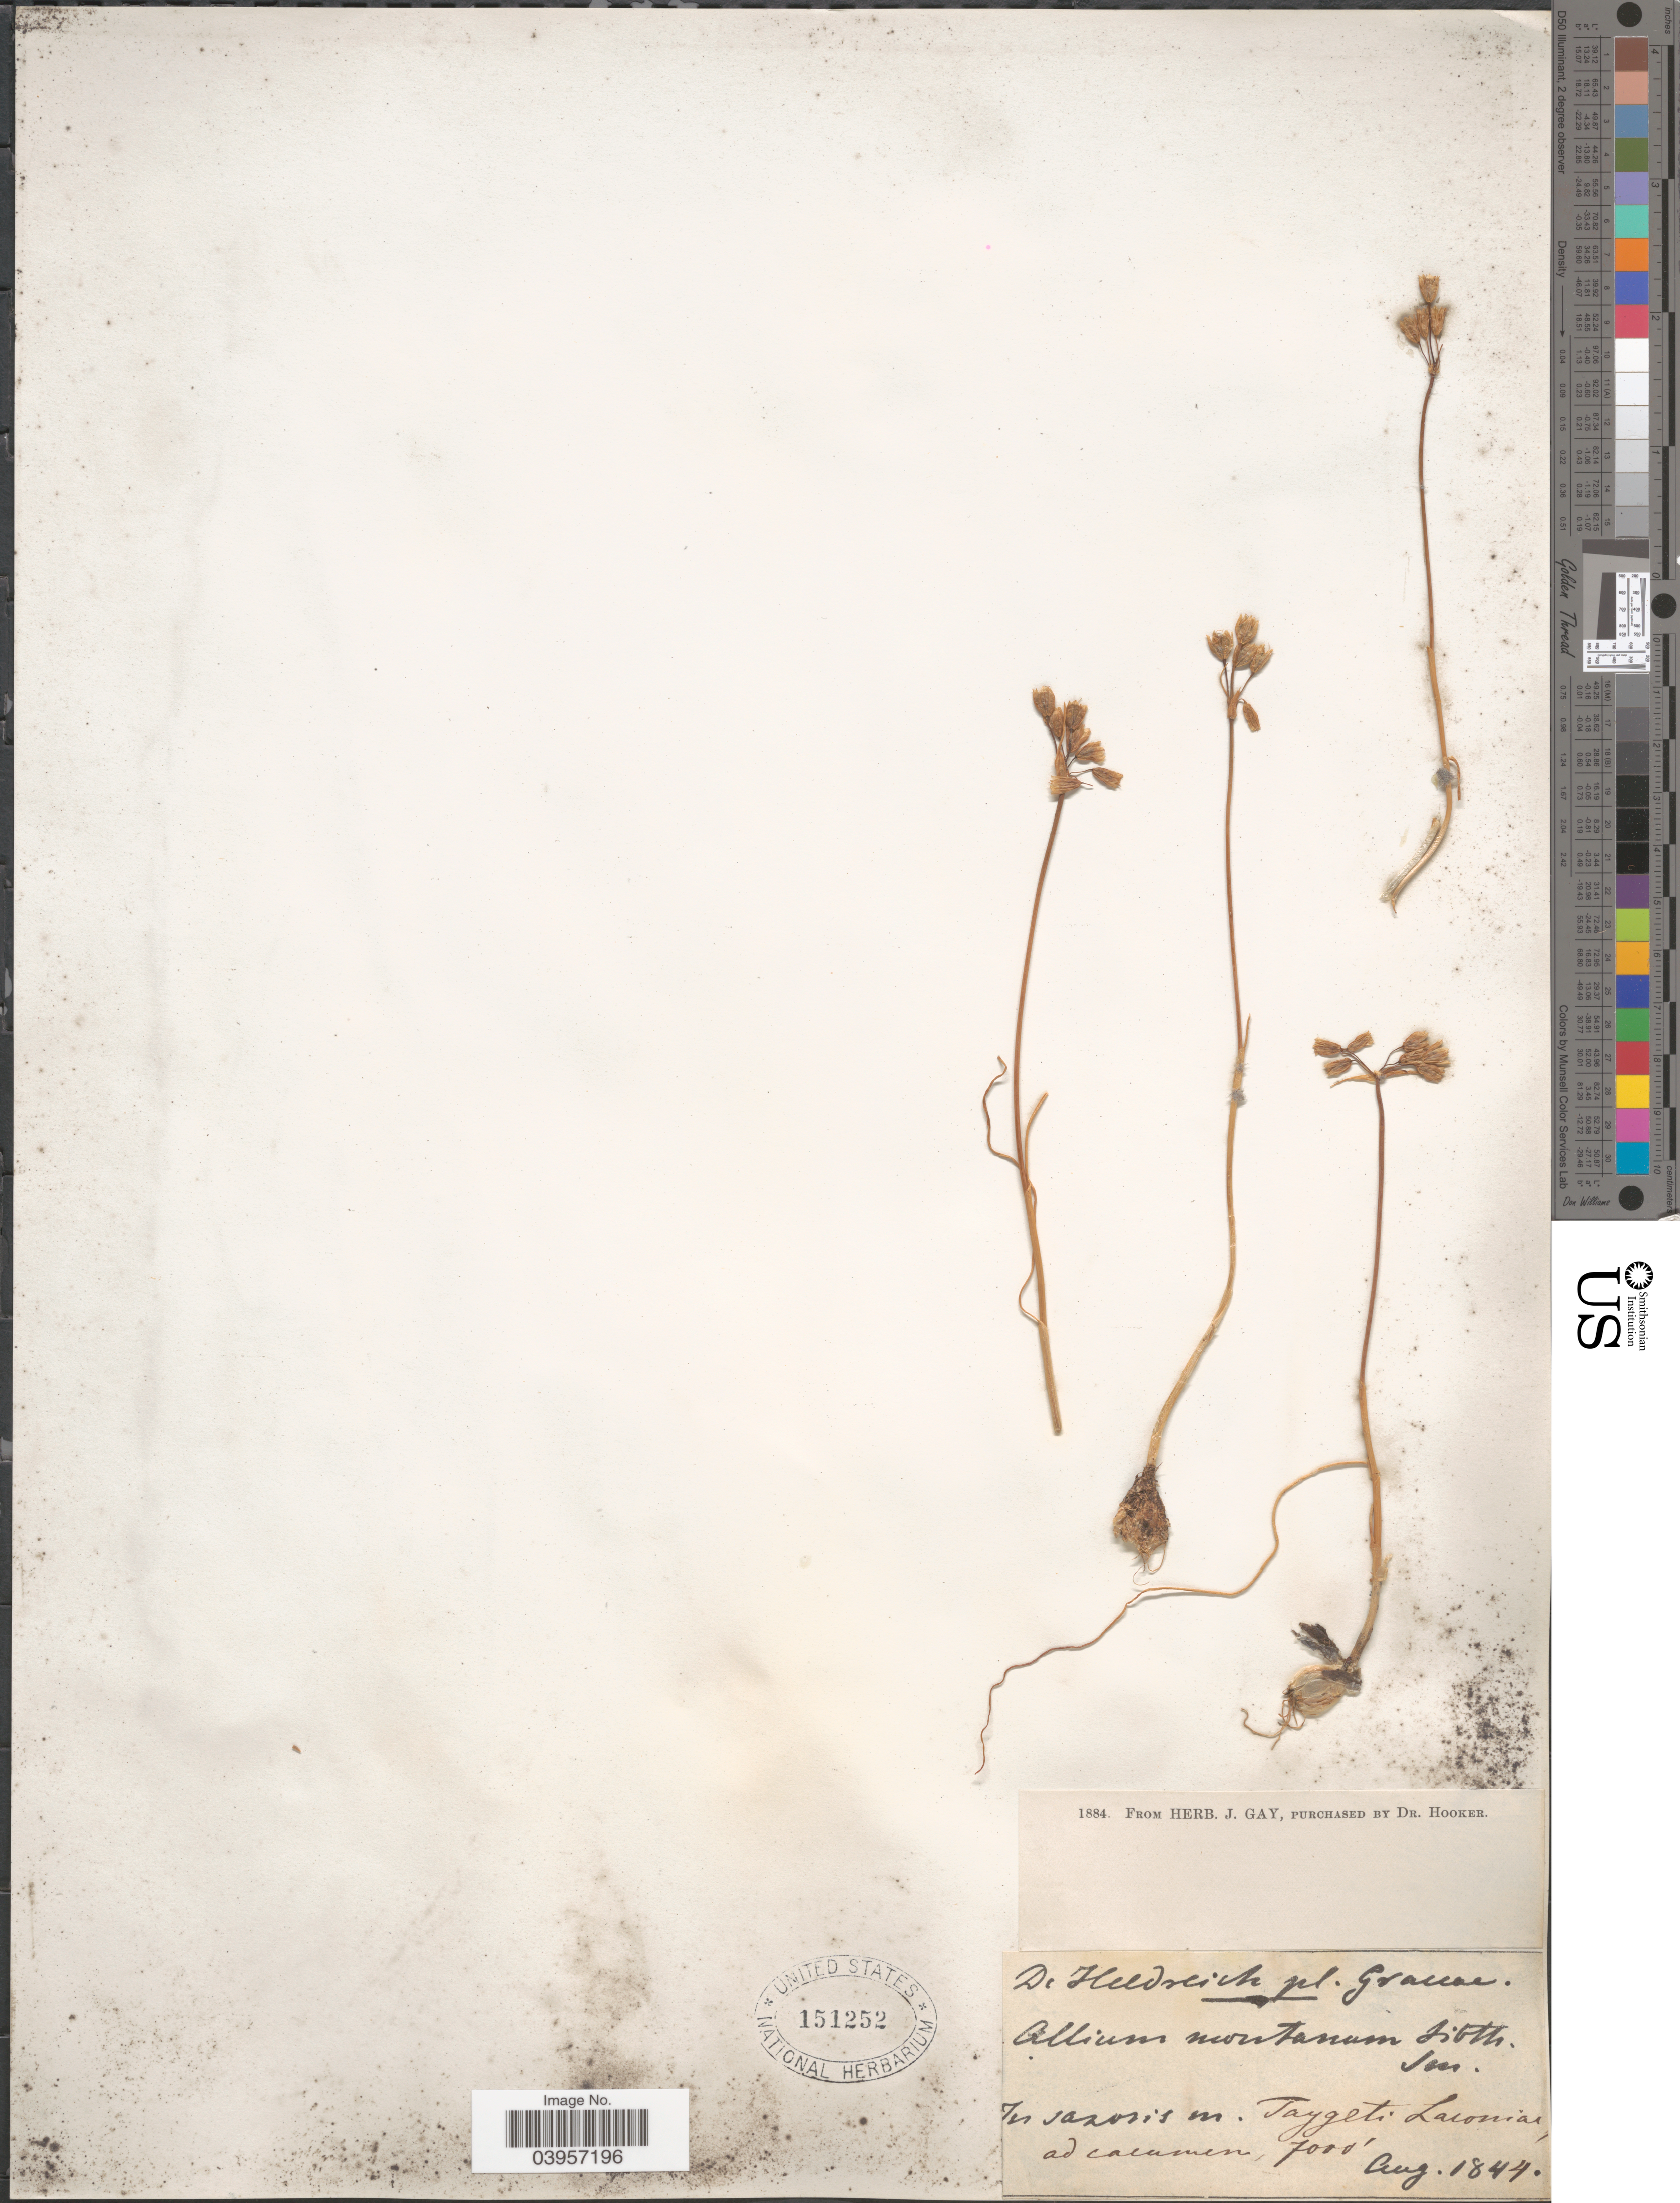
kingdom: Plantae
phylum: Tracheophyta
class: Liliopsida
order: Asparagales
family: Amaryllidaceae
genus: Allium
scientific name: Allium montanum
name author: Sm.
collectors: -. De Heldreich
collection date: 1844-08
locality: In saxosis m. Jaygeti Laconias, ad cacamen. [interpreted]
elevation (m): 2134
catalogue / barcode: US 151252